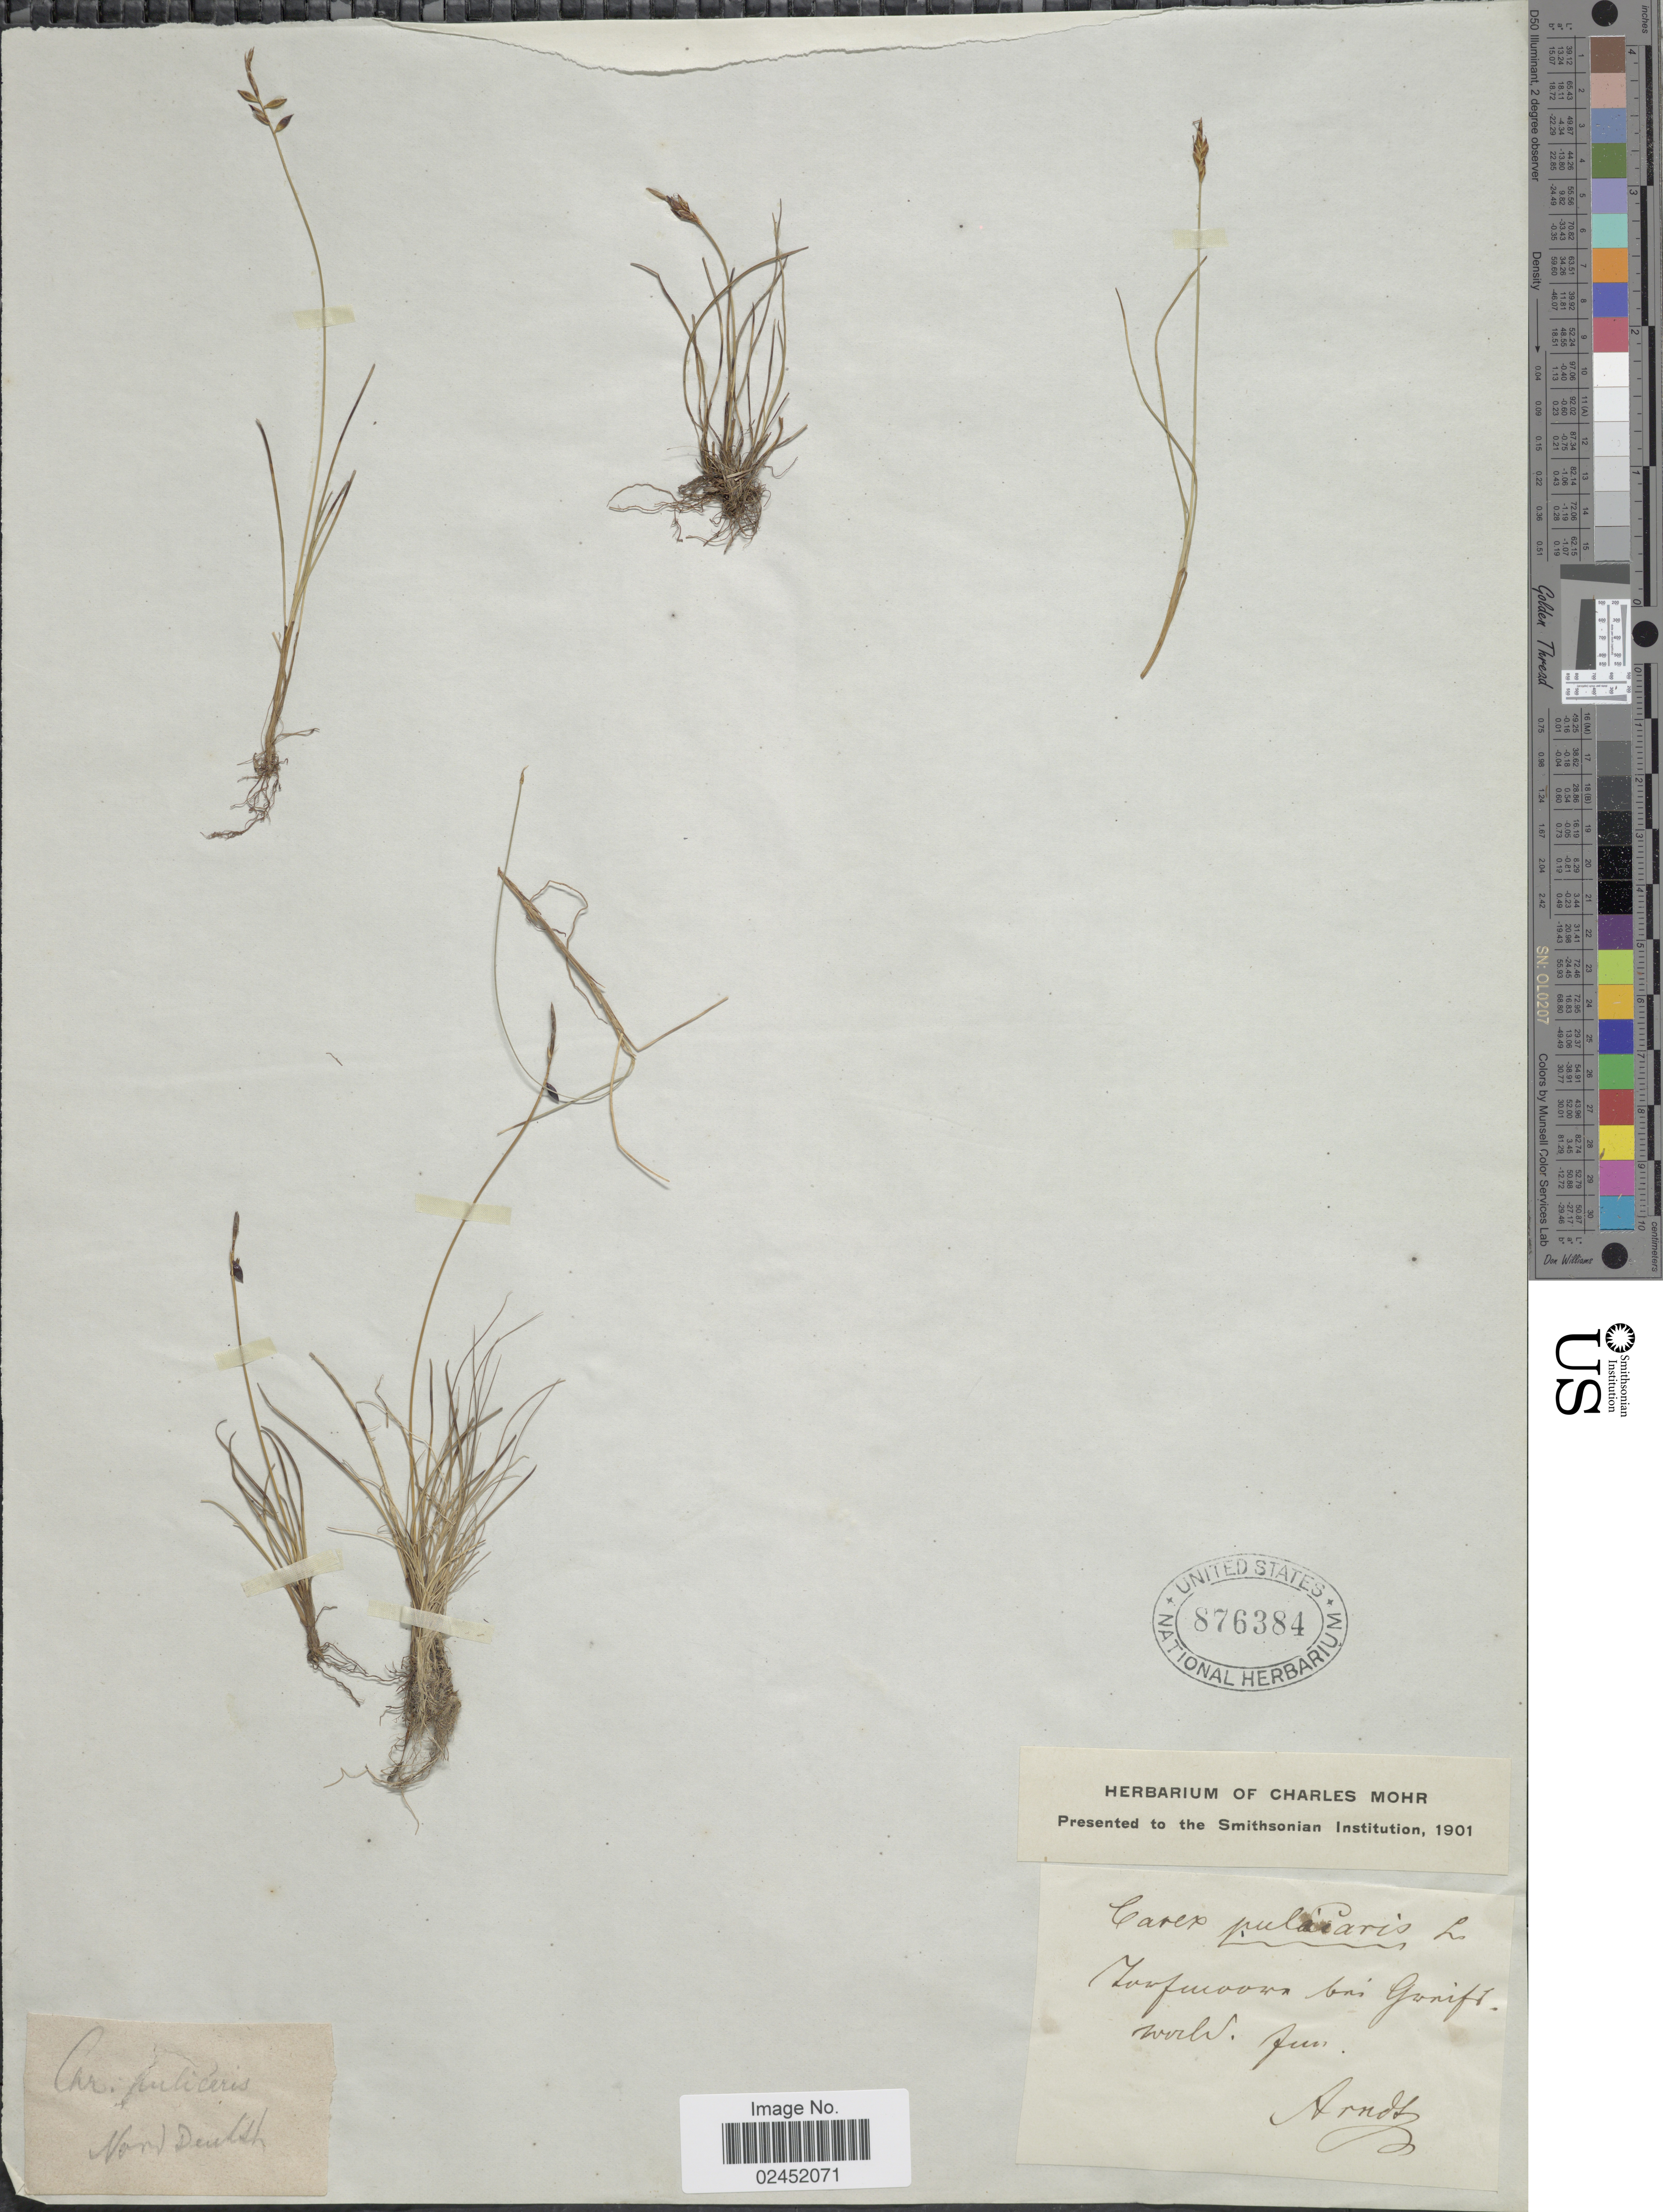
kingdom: Plantae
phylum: Tracheophyta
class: Liliopsida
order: Poales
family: Cyperaceae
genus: Carex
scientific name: Carex pulicaris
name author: L.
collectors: Arndt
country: Germany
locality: North Deutsch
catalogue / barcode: US 876384